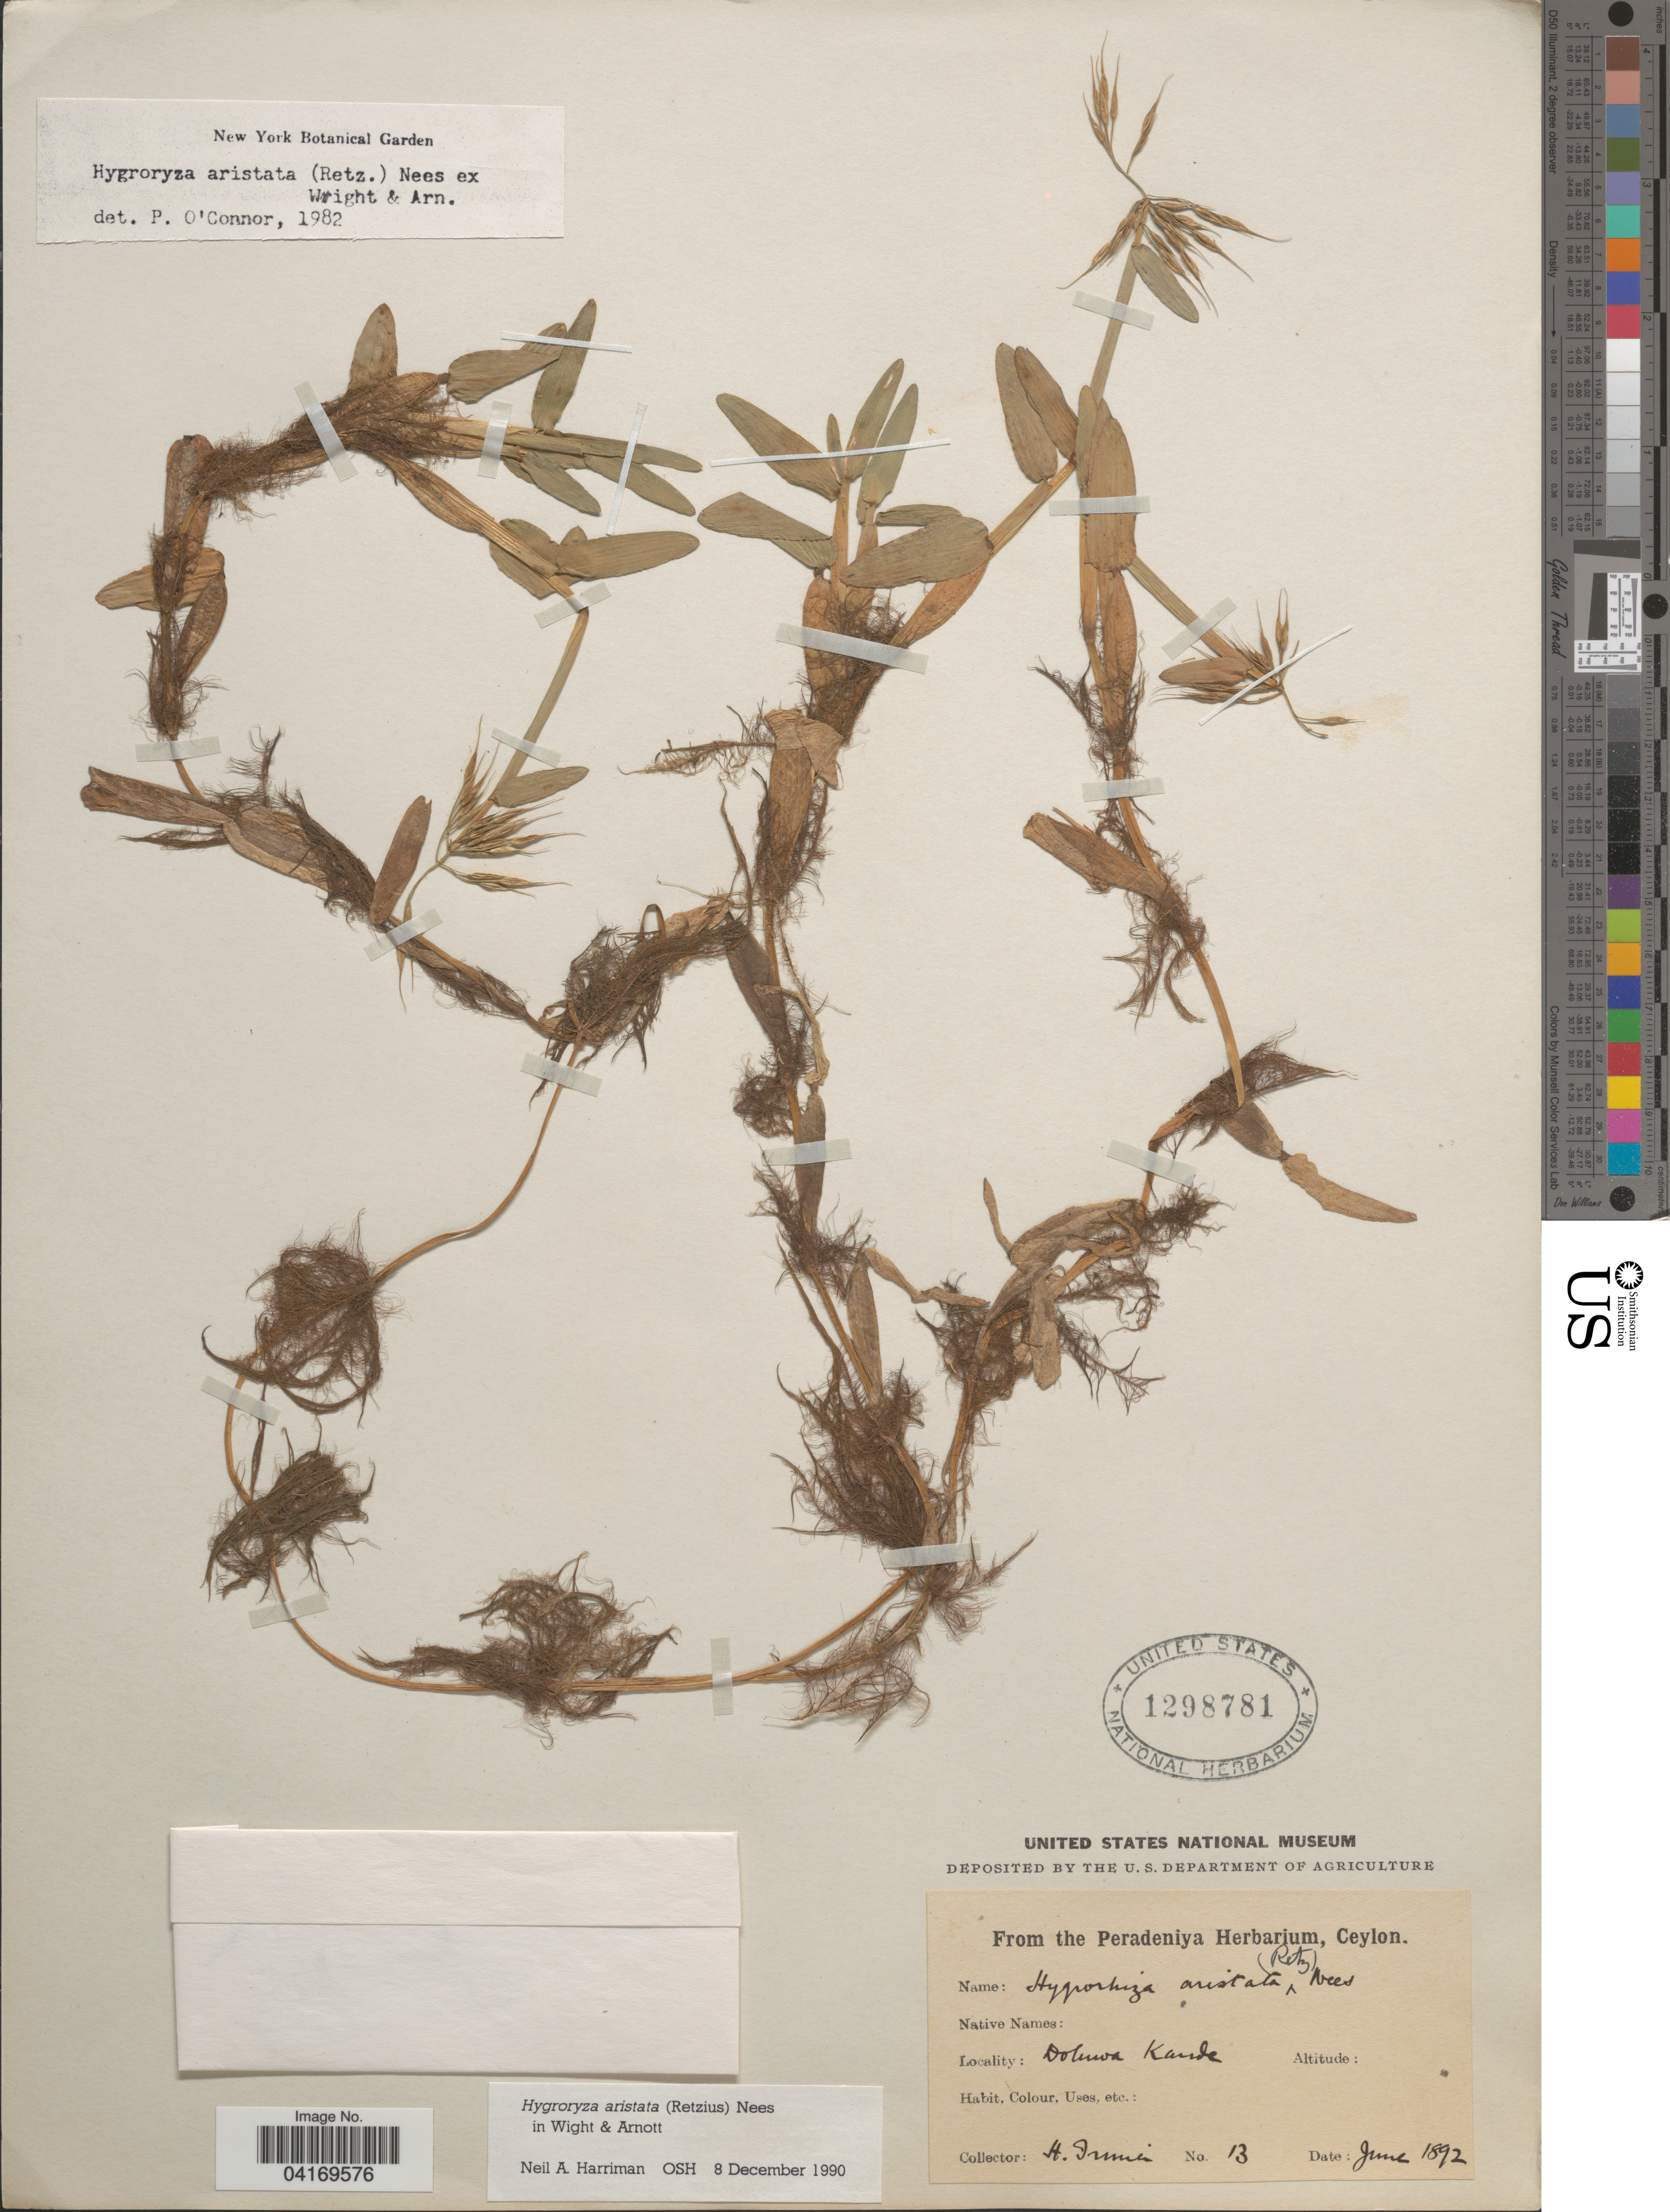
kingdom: Plantae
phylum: Tracheophyta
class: Liliopsida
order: Poales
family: Poaceae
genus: Hygroryza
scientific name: Hygroryza aristata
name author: (Retz.) Nees ex Wright & Arn.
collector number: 13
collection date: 1892-06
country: Sri Lanka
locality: Ceylon. Doluwa Kande [interpreted].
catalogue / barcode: US 1298781